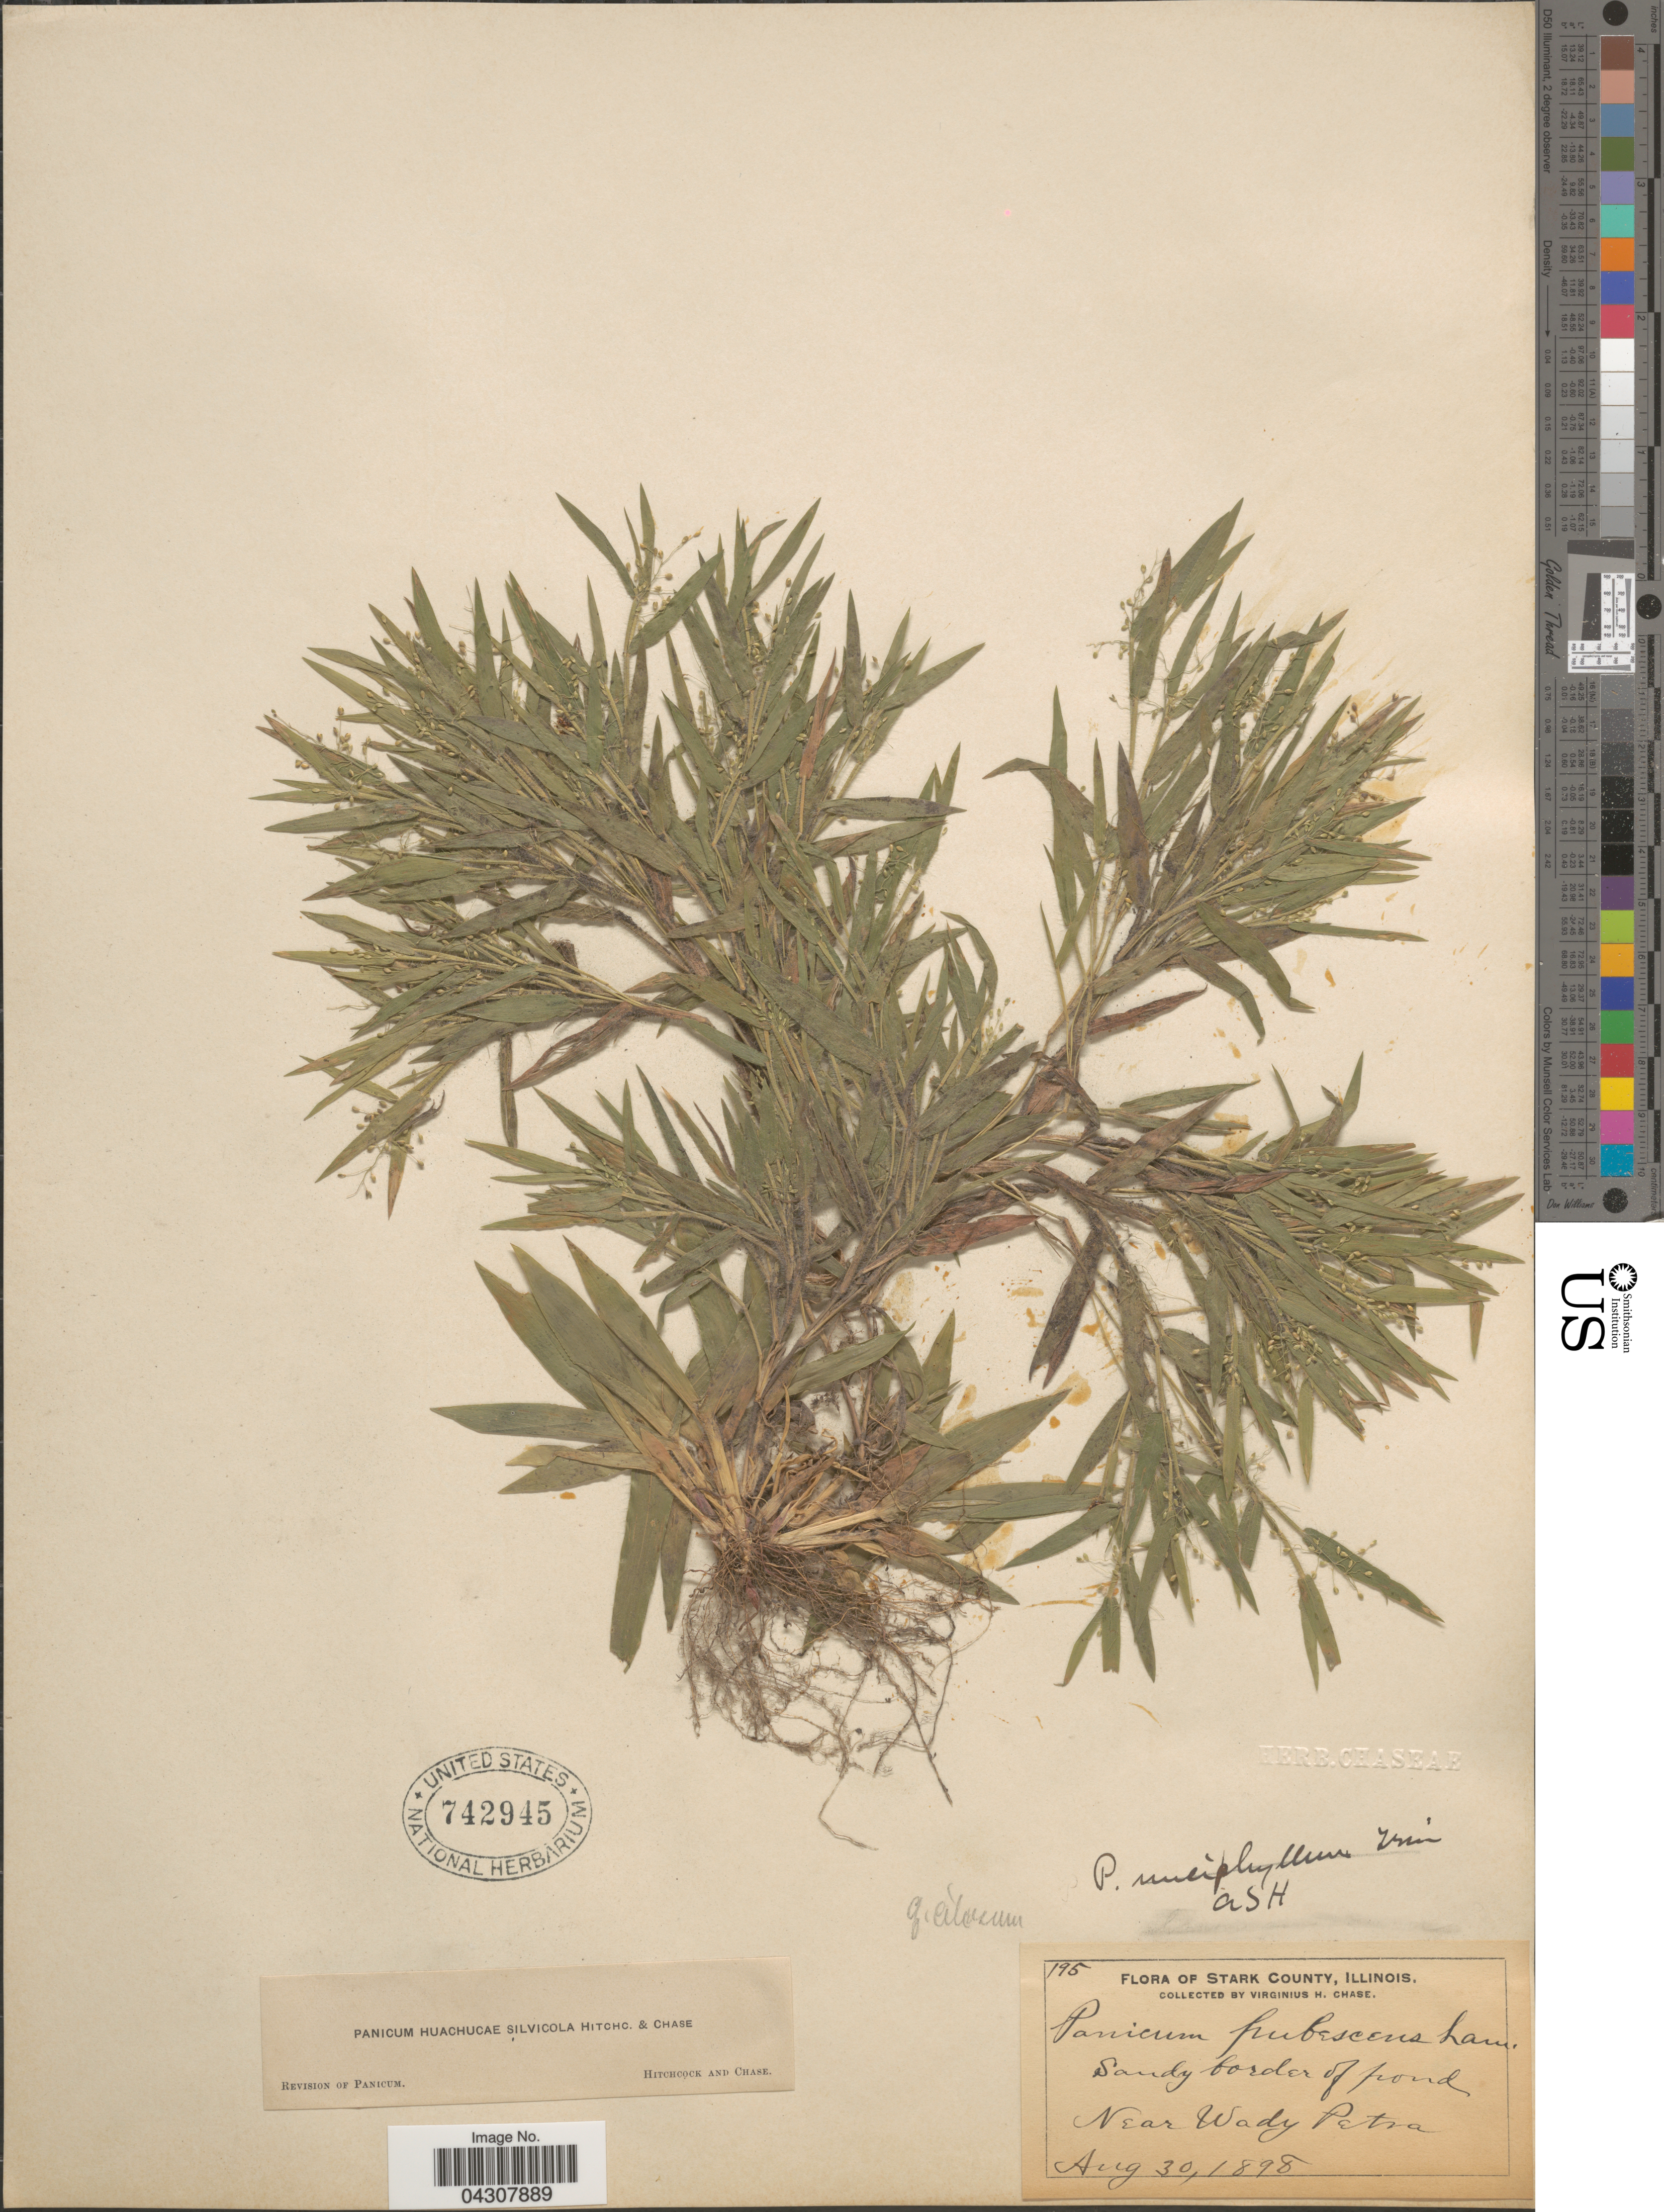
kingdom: Plantae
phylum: Tracheophyta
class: Liliopsida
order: Poales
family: Poaceae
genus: Dichanthelium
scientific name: Dichanthelium acuminatum var. acuminatum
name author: (Sw.) Gould & C.A. Clark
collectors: V. H. Chase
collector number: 195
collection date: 1898-08-30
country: United States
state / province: Illinois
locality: Stark County. Sandy border of pond. Near Wady Petra.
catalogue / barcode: US 742945